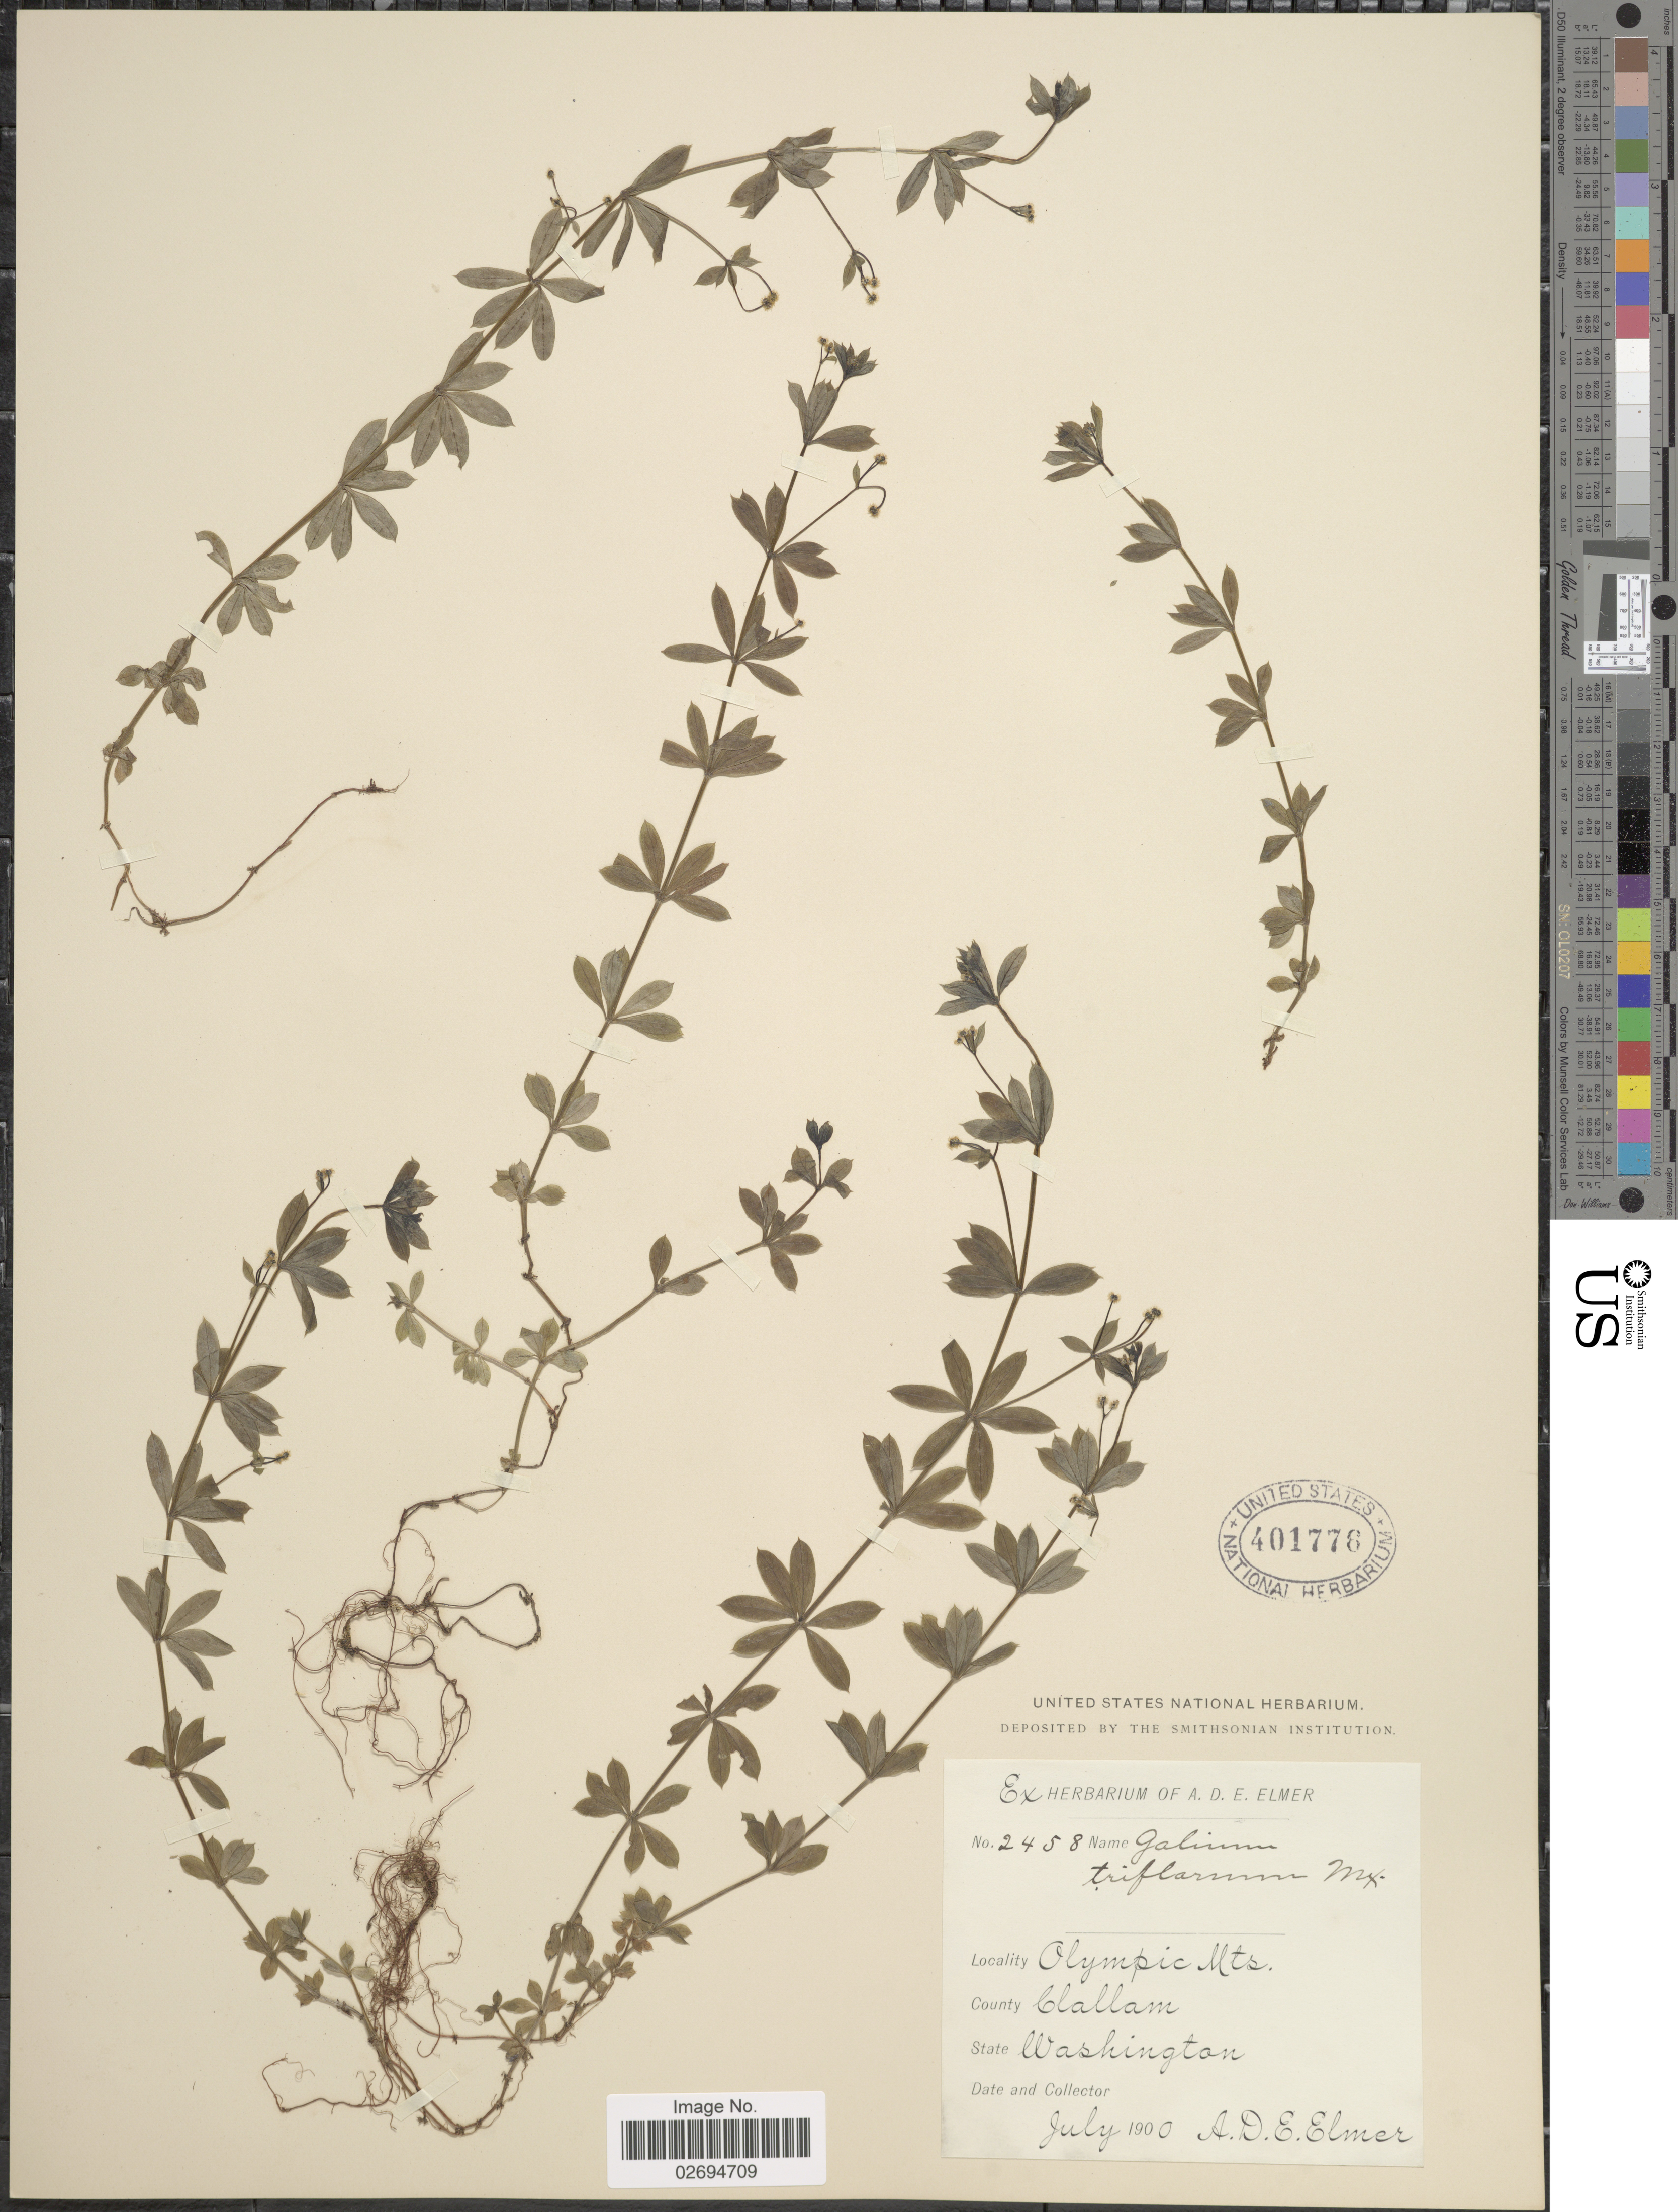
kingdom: Plantae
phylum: Tracheophyta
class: Magnoliopsida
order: Gentianales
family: Rubiaceae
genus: Galium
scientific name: Galium triflorum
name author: Michx.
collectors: A. D. E. Elmer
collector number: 2458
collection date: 1900-07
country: United States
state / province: Washington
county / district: Clallam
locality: Olympic Mts, County Clallam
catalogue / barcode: US 401776